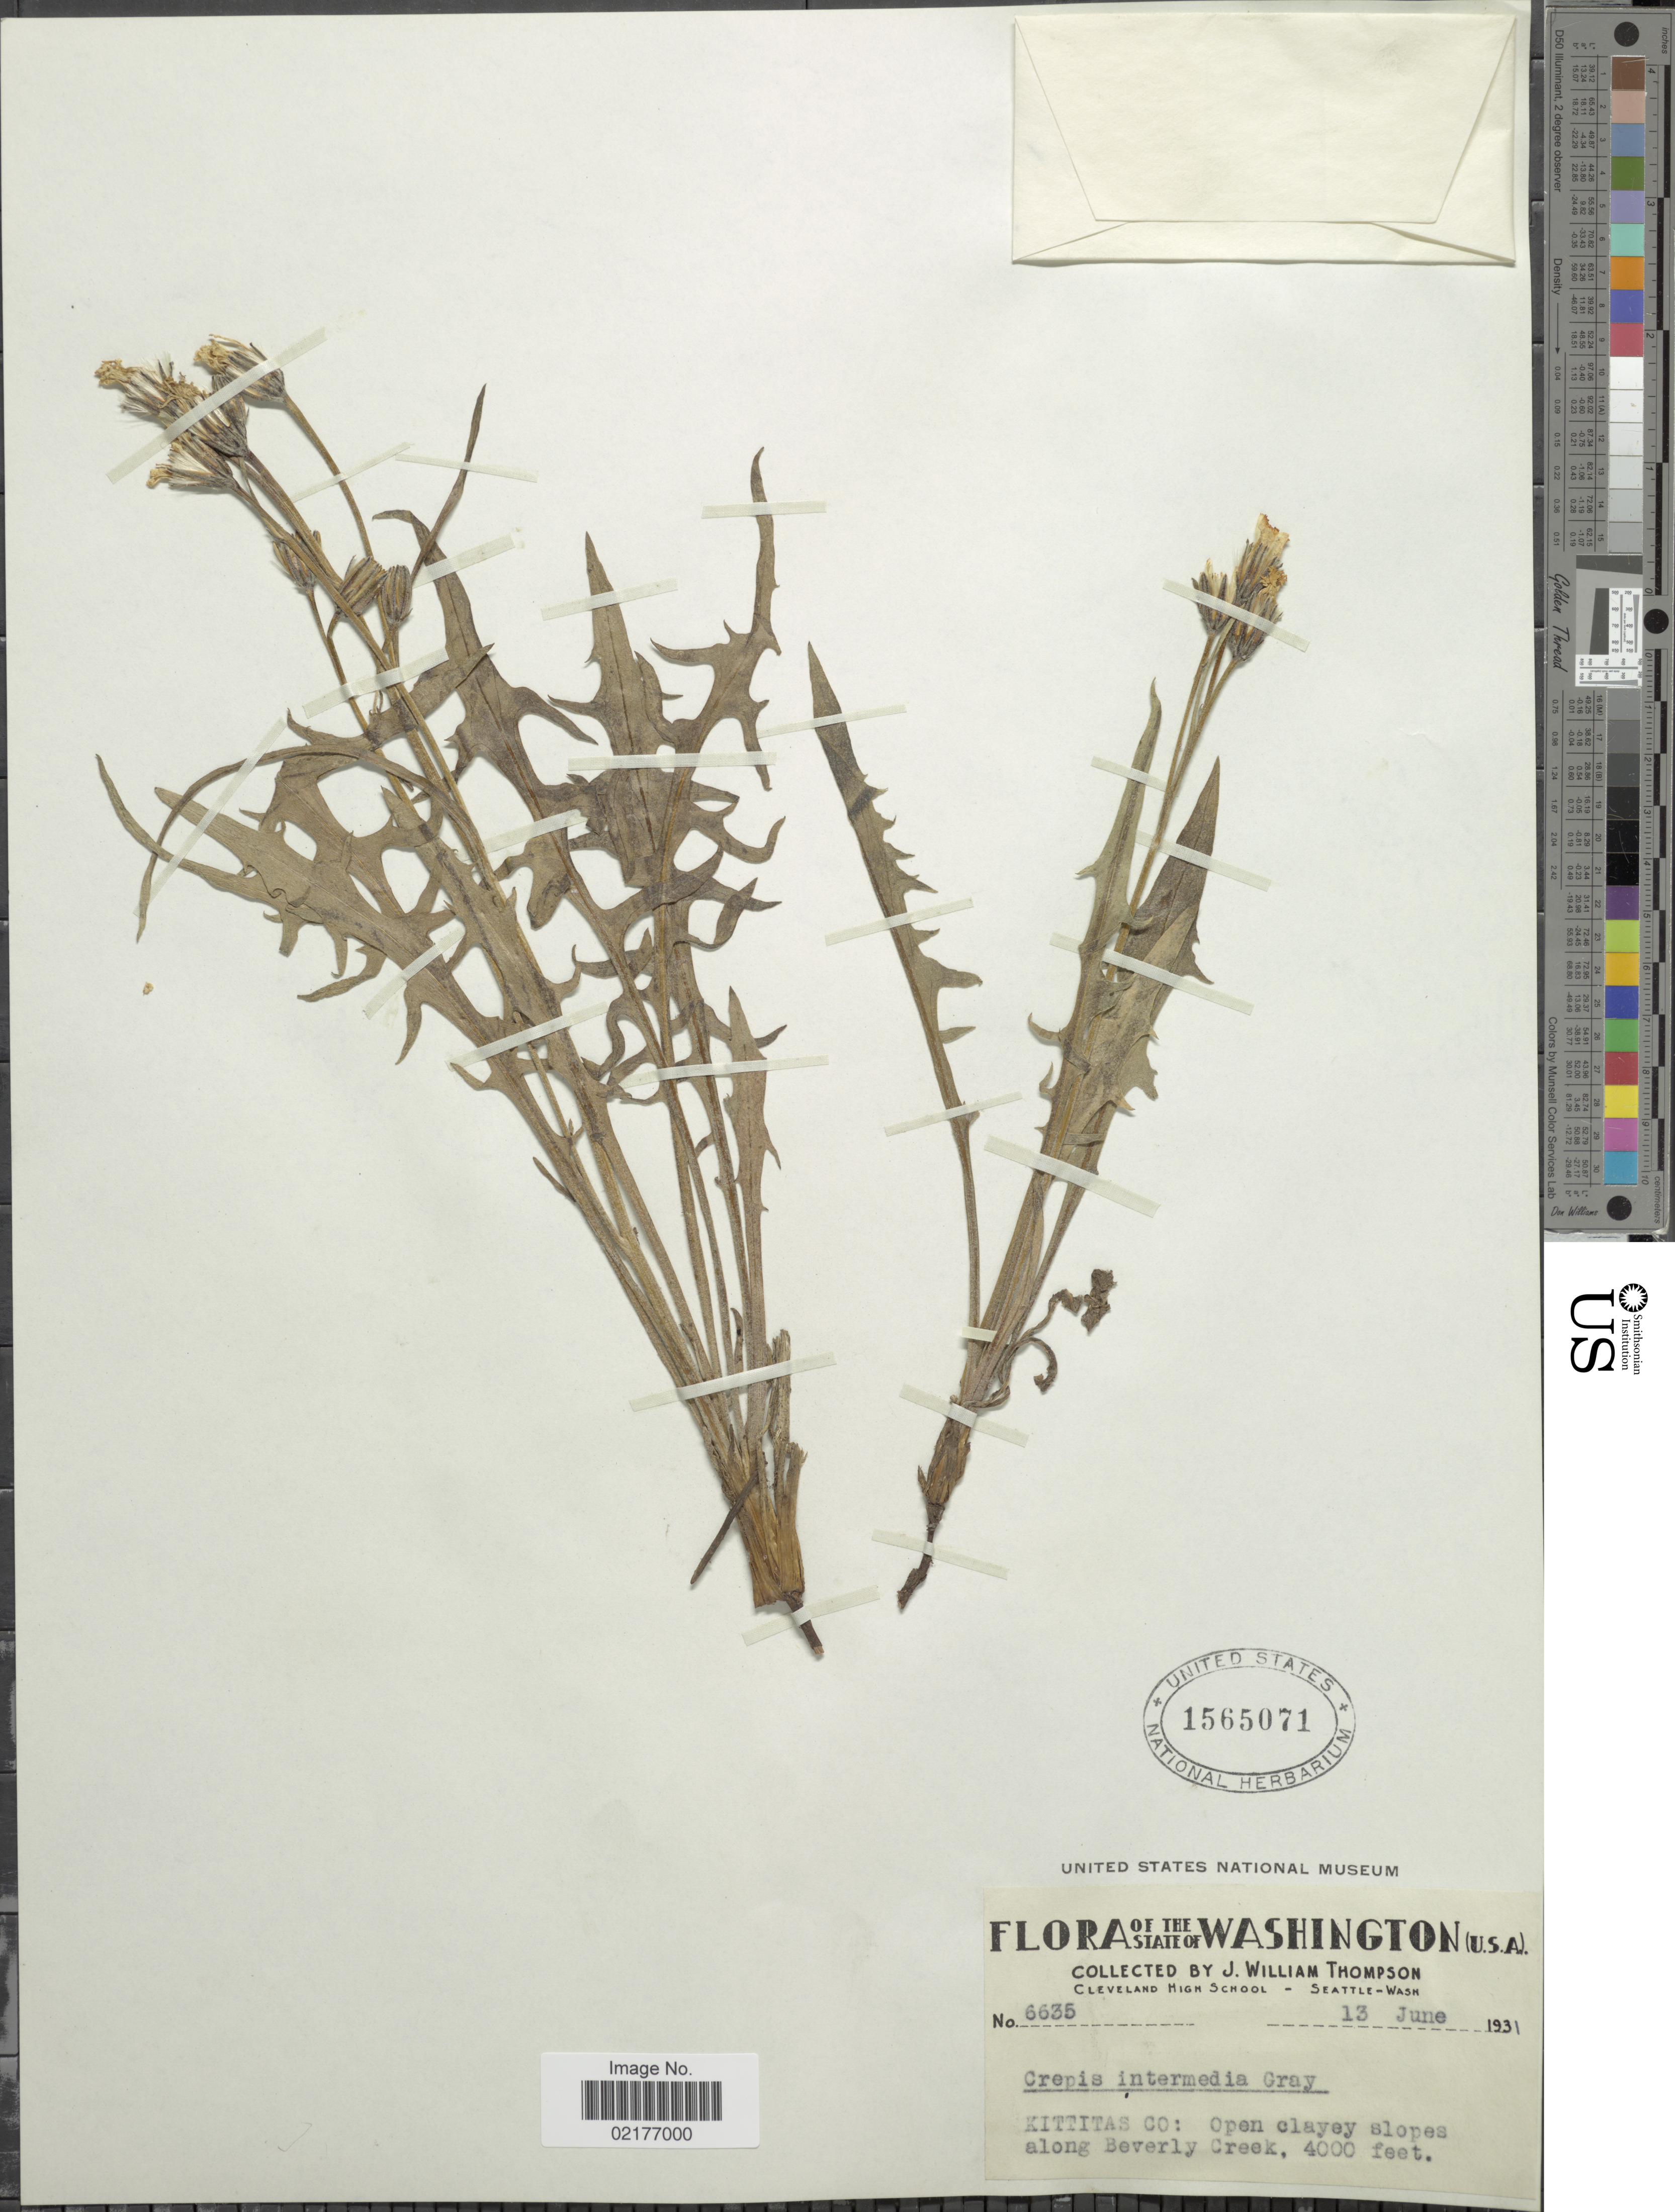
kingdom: Plantae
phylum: Tracheophyta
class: Magnoliopsida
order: Asterales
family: Asteraceae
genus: Crepis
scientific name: Crepis intermedia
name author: A. Gray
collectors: J. W. Thompson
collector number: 6635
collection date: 1931-06-13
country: United States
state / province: Washington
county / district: Kittitas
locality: The State of Washington, Kittitas Co: Open clayey slopes along Beverly Creek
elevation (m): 1219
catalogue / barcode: US 1565071